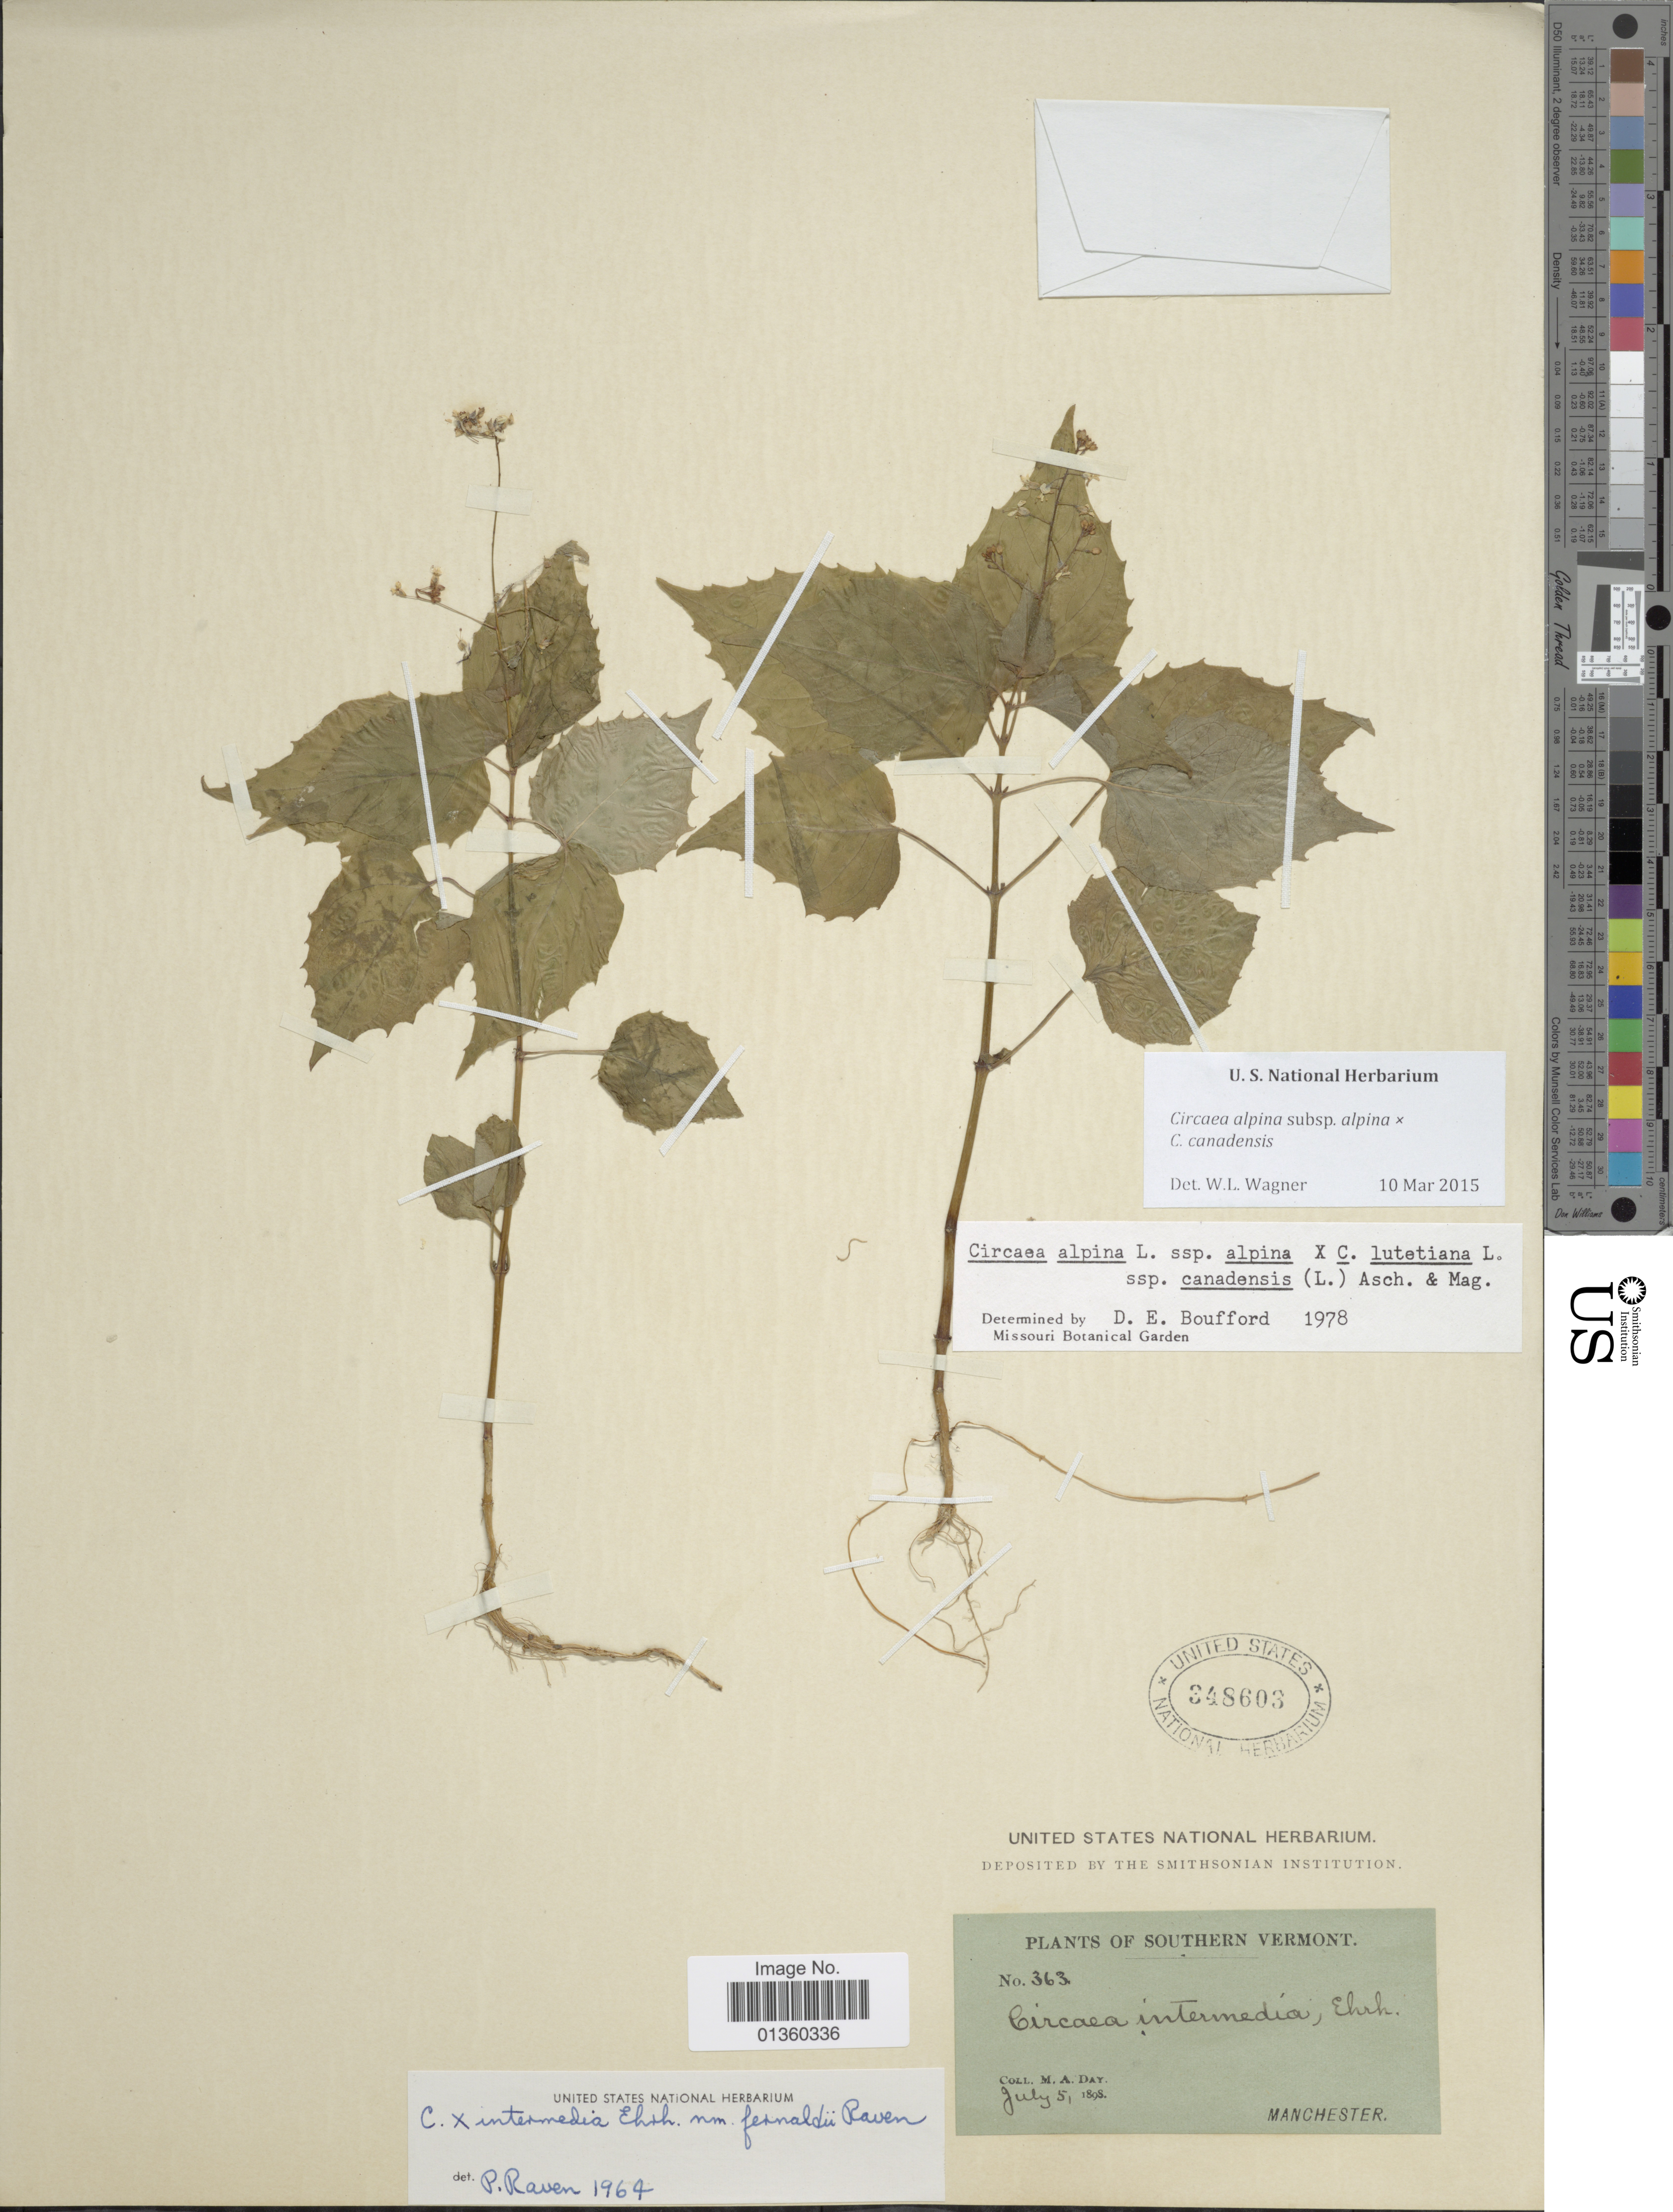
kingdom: Plantae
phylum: Tracheophyta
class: Magnoliopsida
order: Myrtales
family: Onagraceae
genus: Circaea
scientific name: Circaea alpina subsp. alpina x C. canadensis (L.) Hill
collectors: M. Day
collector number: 363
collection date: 1898-07-05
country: Jamaica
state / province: Manchester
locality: Southern Vermont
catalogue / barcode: US 348603